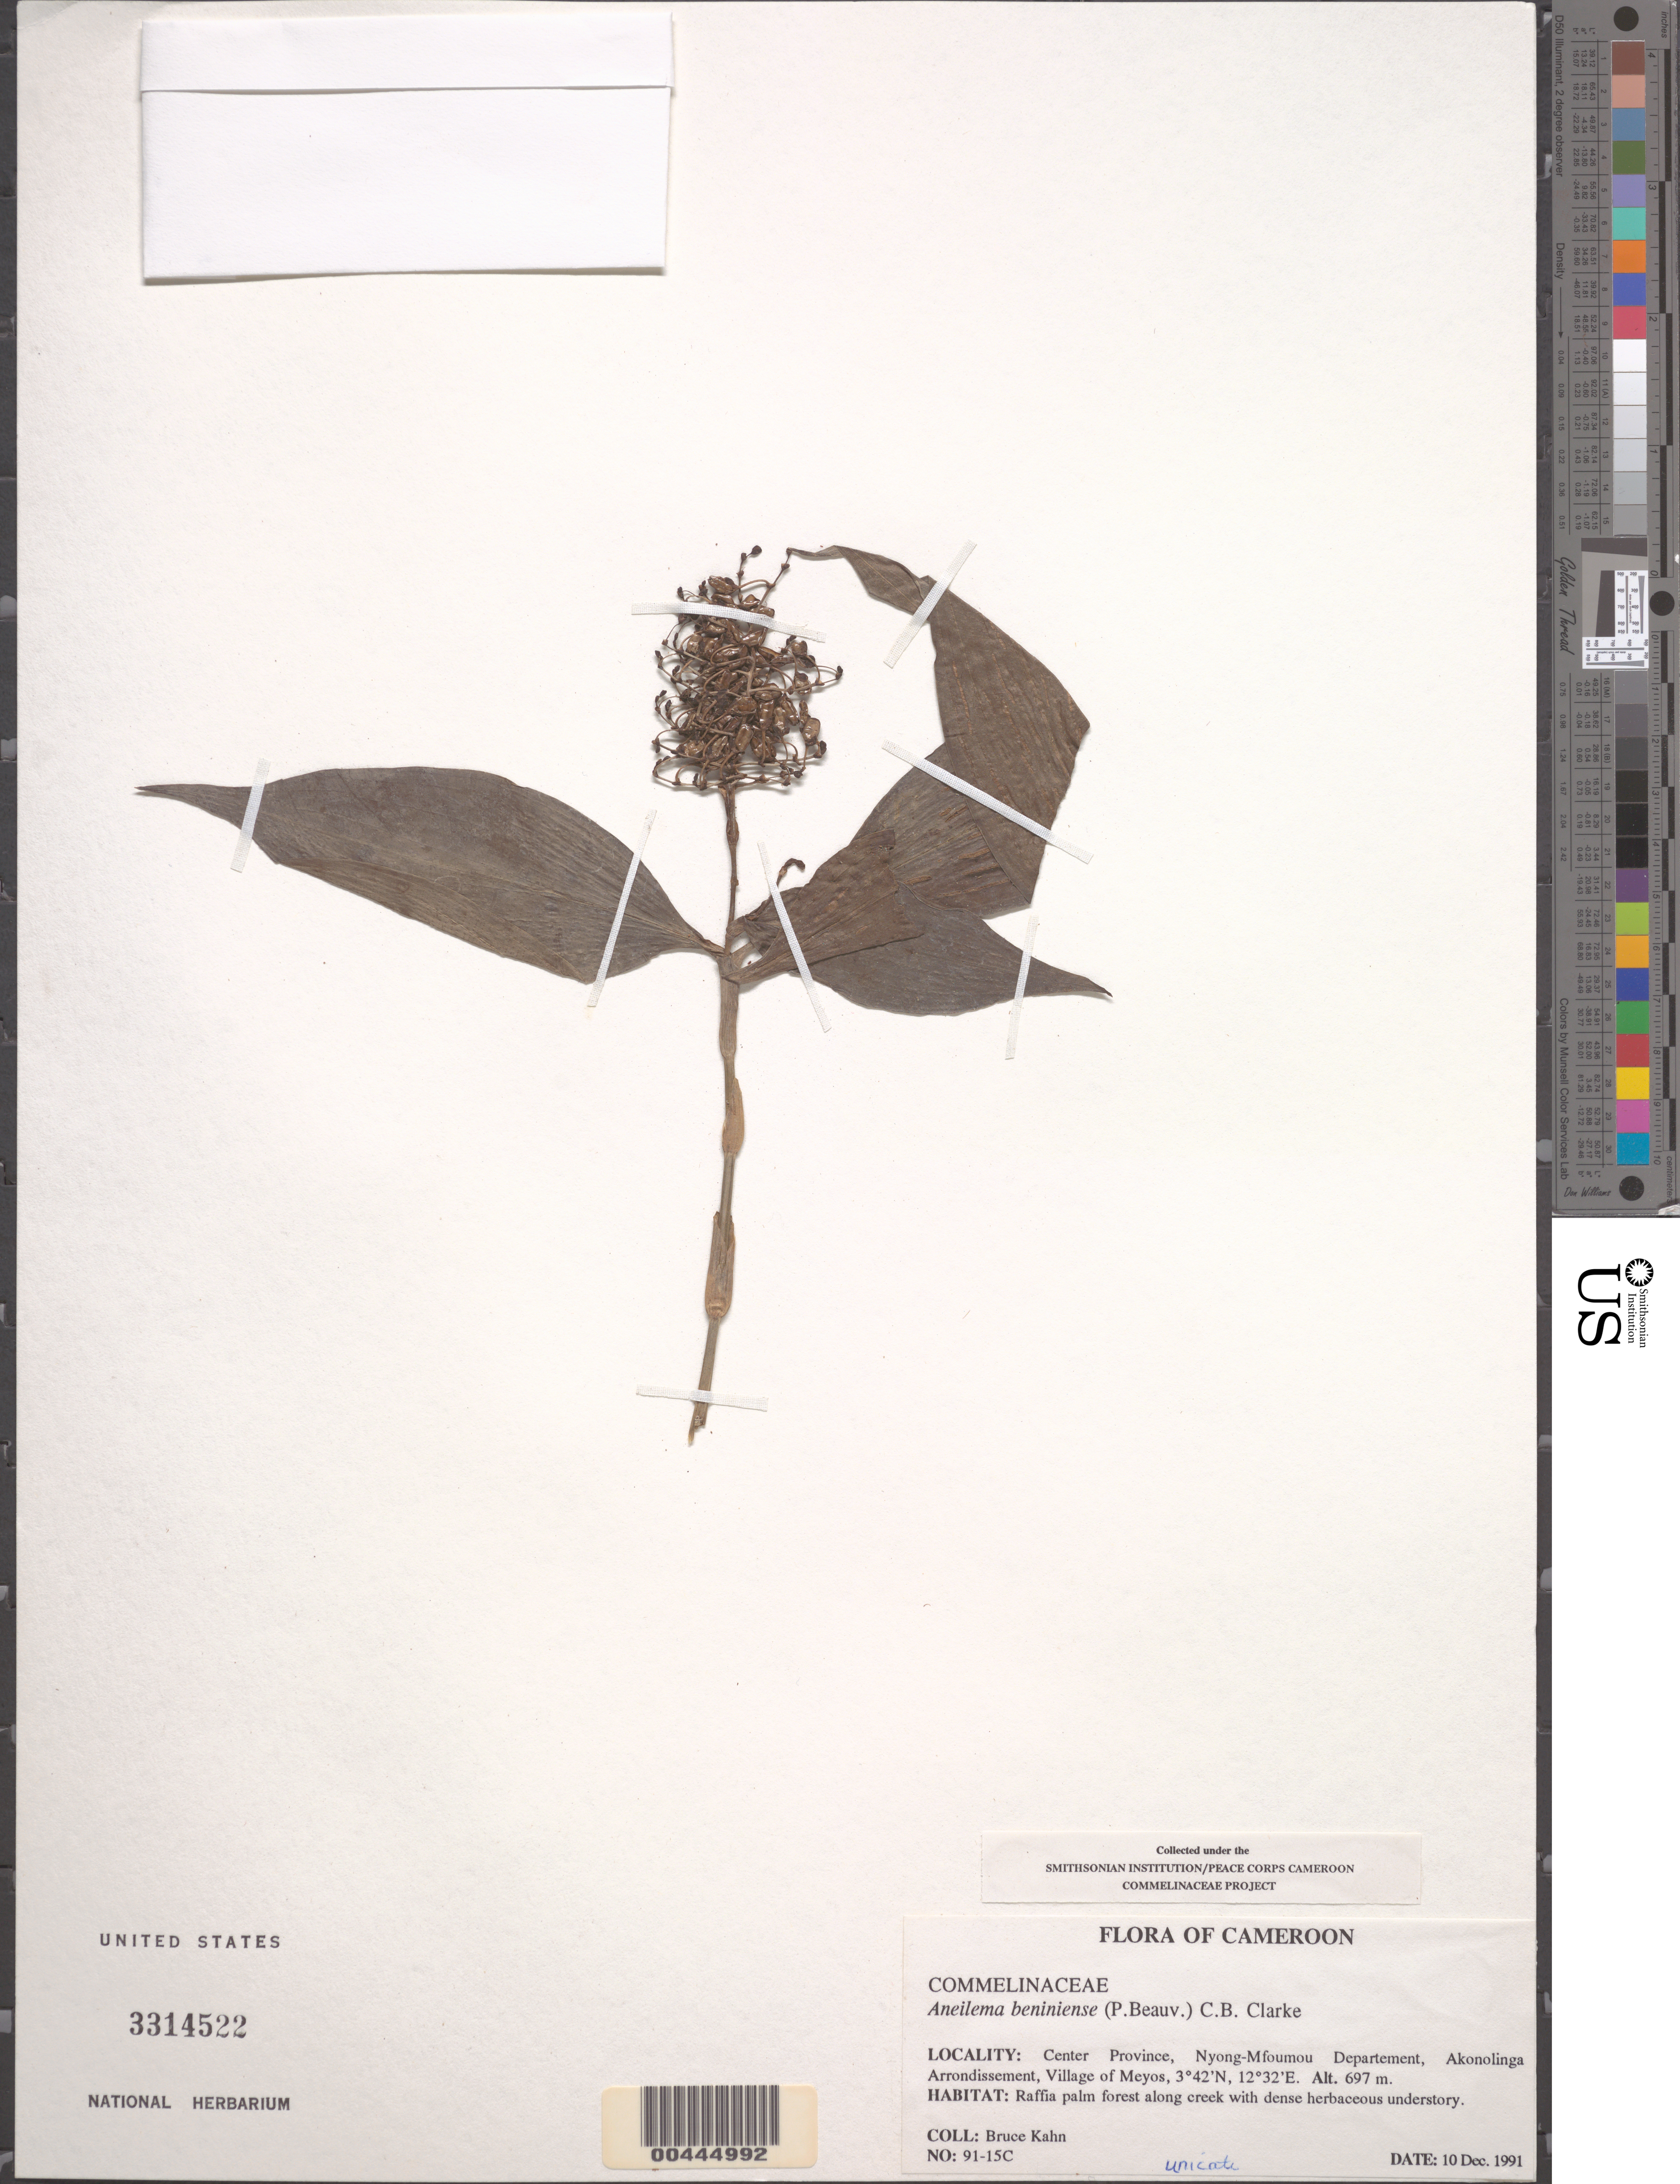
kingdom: Plantae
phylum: Tracheophyta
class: Liliopsida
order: Commelinales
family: Commelinaceae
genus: Aneilema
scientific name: Aneilema beniniense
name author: (P. Beauv.) Kunth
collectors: B. Kahn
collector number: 91-15c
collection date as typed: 10 Dec 1991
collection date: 1991-12-10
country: Cameroon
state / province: Centre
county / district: Nyong-et-mfoumou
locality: Nyong-mfoumou dept., akonolinga arrondissement, meyos village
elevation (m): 697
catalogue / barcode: US 3314522